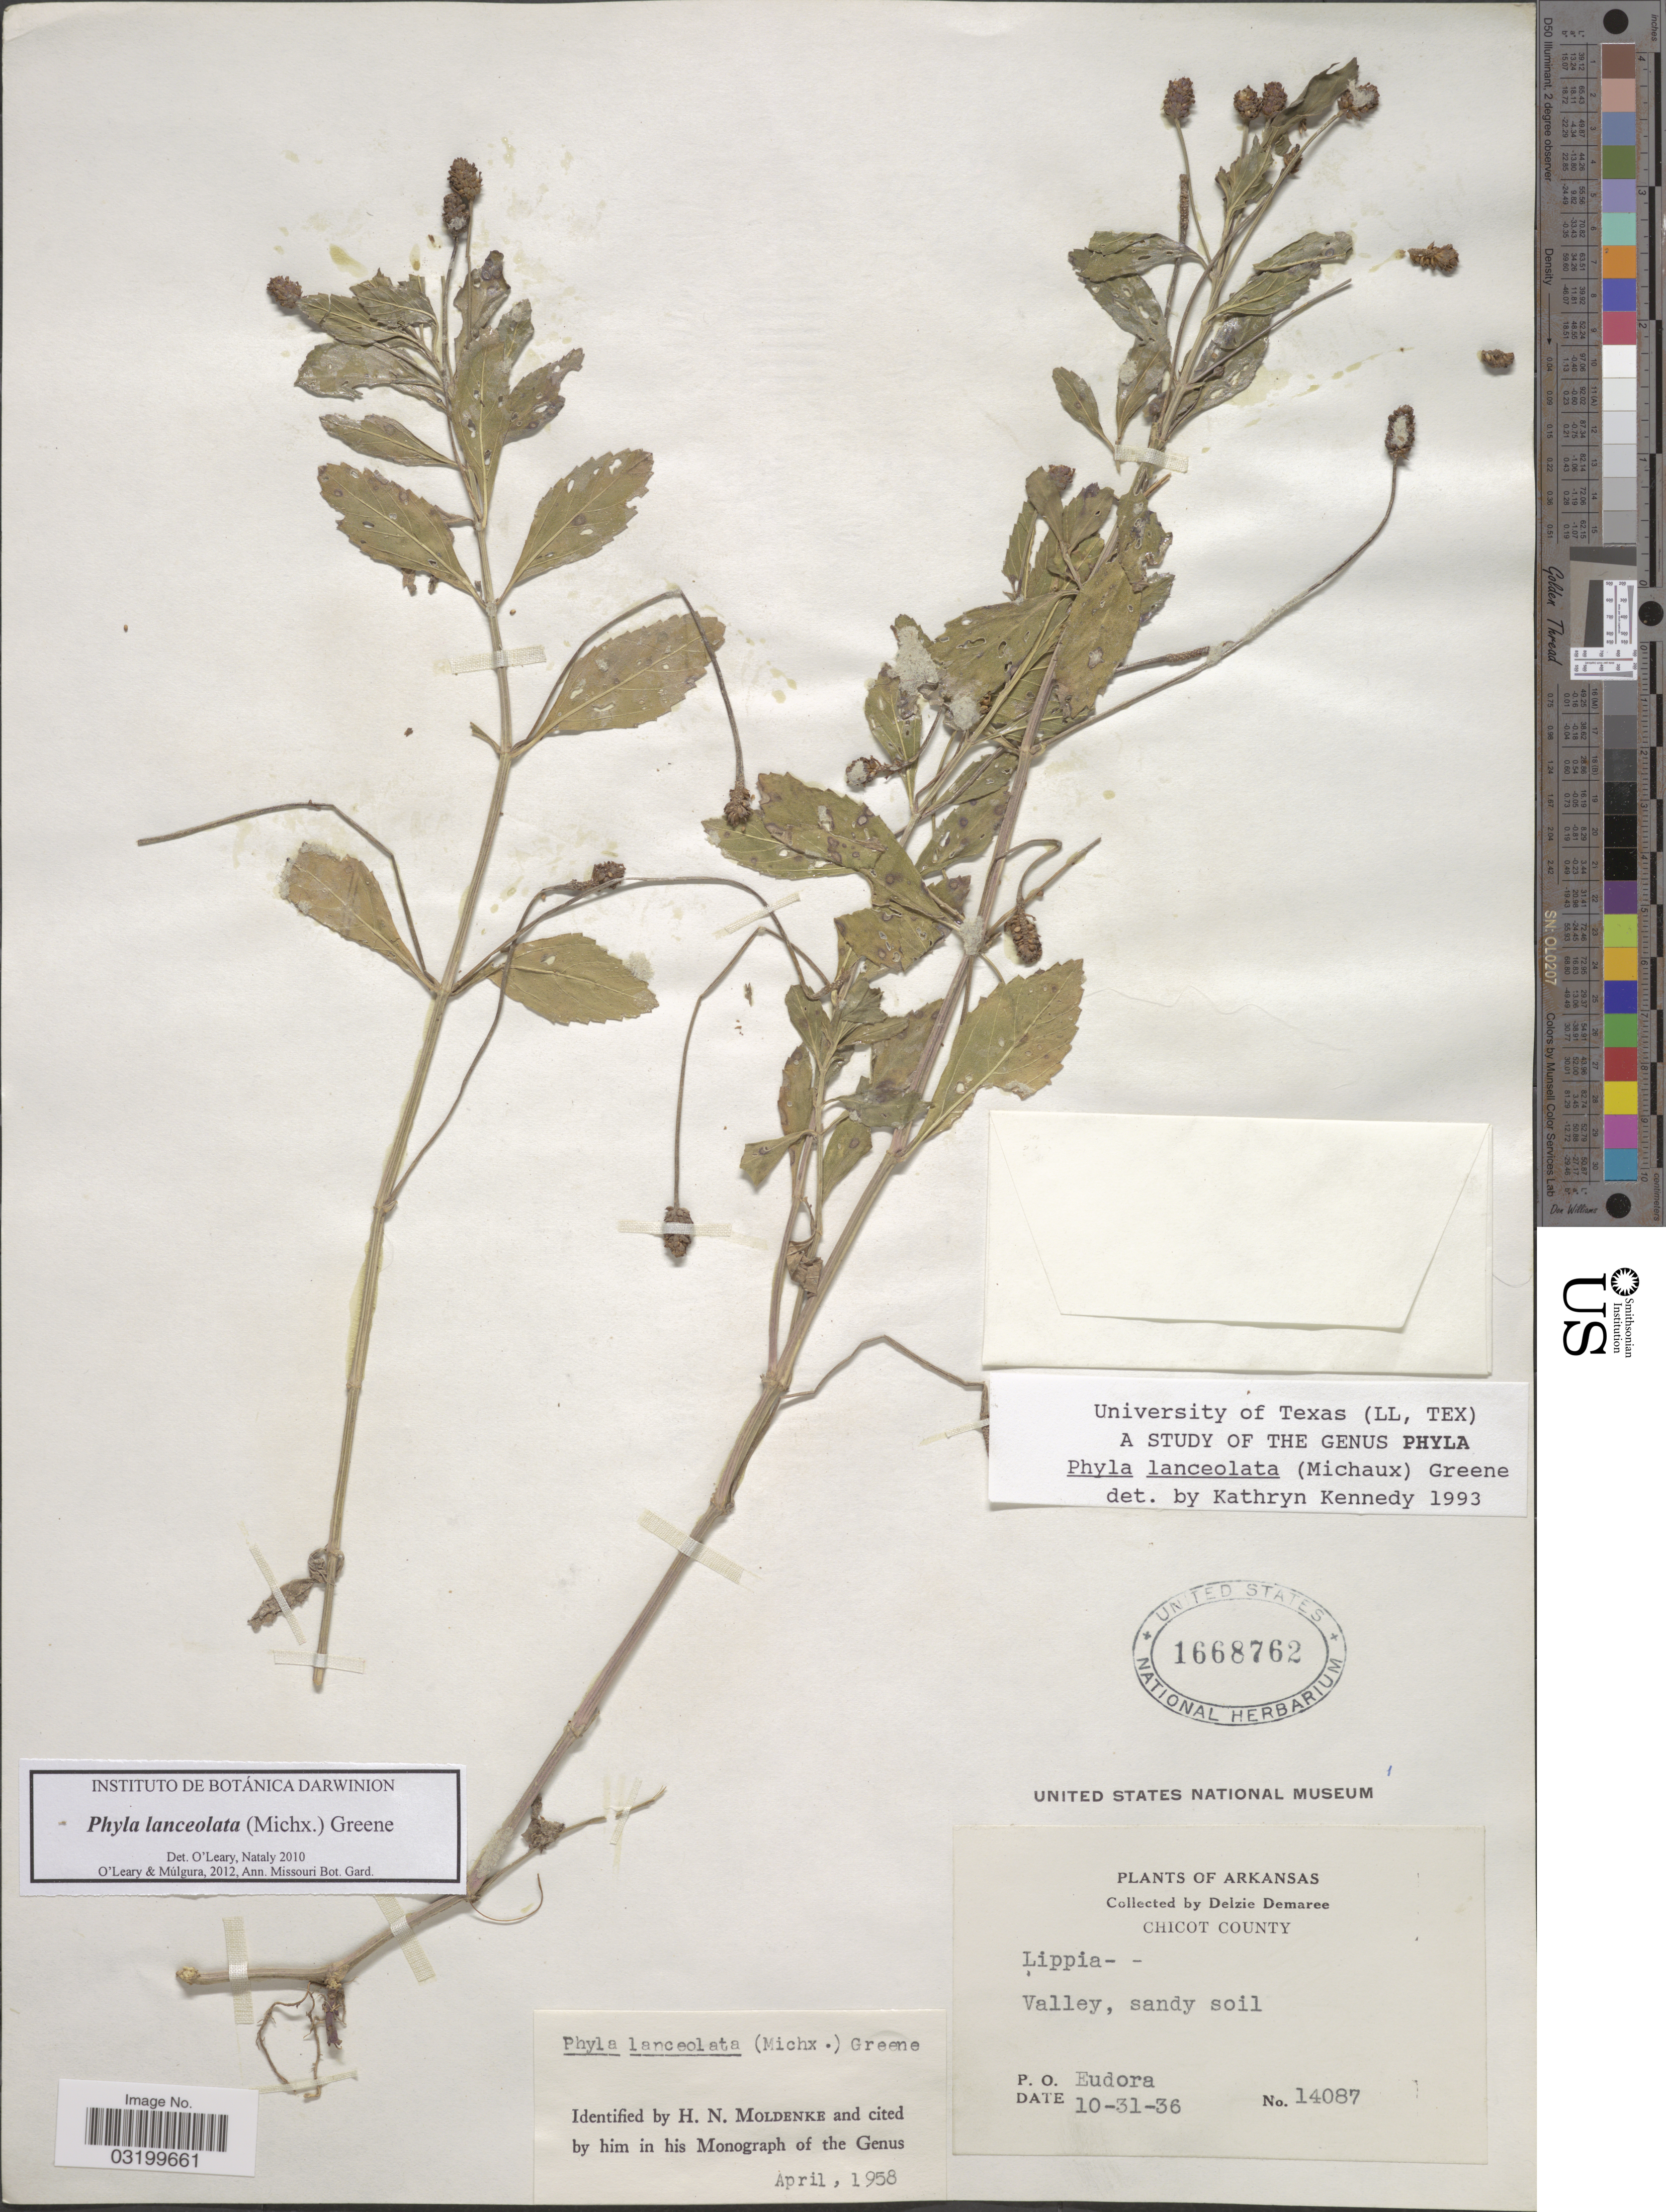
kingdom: Plantae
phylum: Tracheophyta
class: Magnoliopsida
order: Lamiales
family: Verbenaceae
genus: Phyla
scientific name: Phyla lanceolata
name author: (Michx.) Greene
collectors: D. Demaree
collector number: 14087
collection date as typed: Transcribed d/m/y: 31/10/36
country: United States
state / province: Arkansas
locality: Chicot County. Valley, sandy soil. P. O. Eudora.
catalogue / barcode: US 1668762